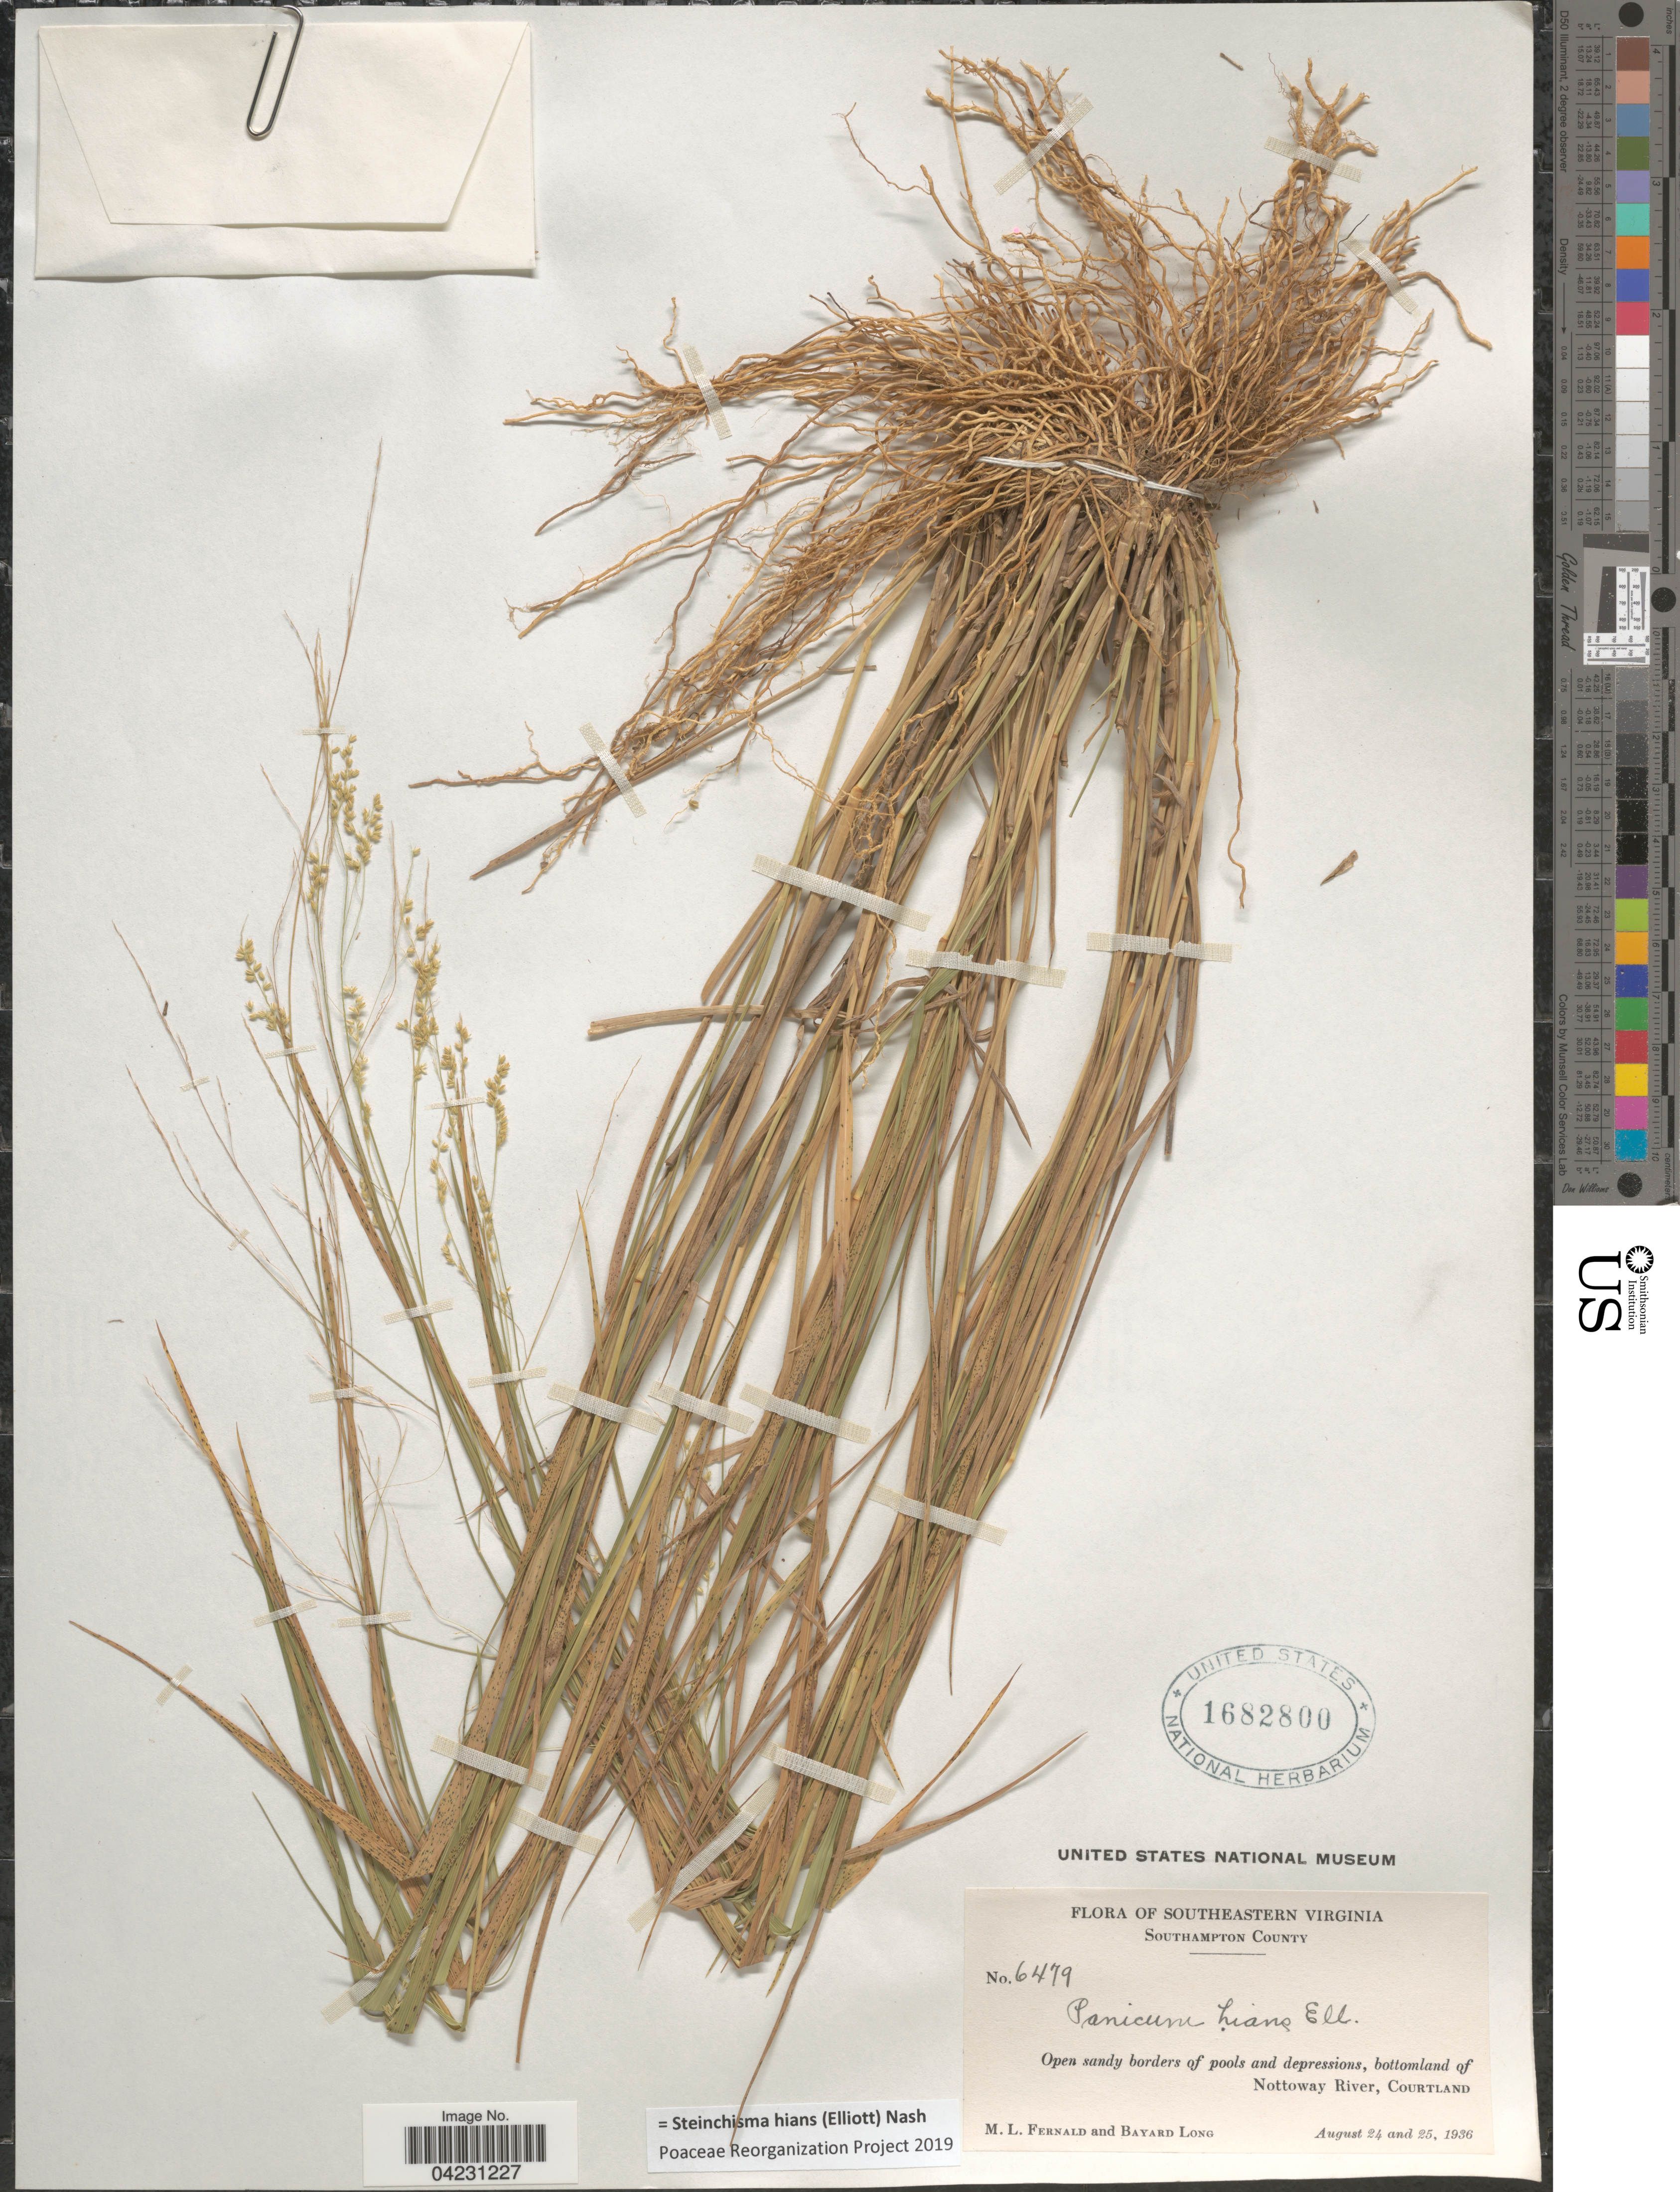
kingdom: Plantae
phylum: Tracheophyta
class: Liliopsida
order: Poales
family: Poaceae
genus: Steinchisma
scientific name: Steinchisma hians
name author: (Elliott) Nash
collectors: M. L. Fernald & B. Long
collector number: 6479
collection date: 1936-08-24/1936-08-25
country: United States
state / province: Virginia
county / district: Southampton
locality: Southeastern Virginia. Southampton County. Open sandy borders of pools and depressions, bottomland of Nottoway River, Courtland.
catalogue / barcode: US 1682800